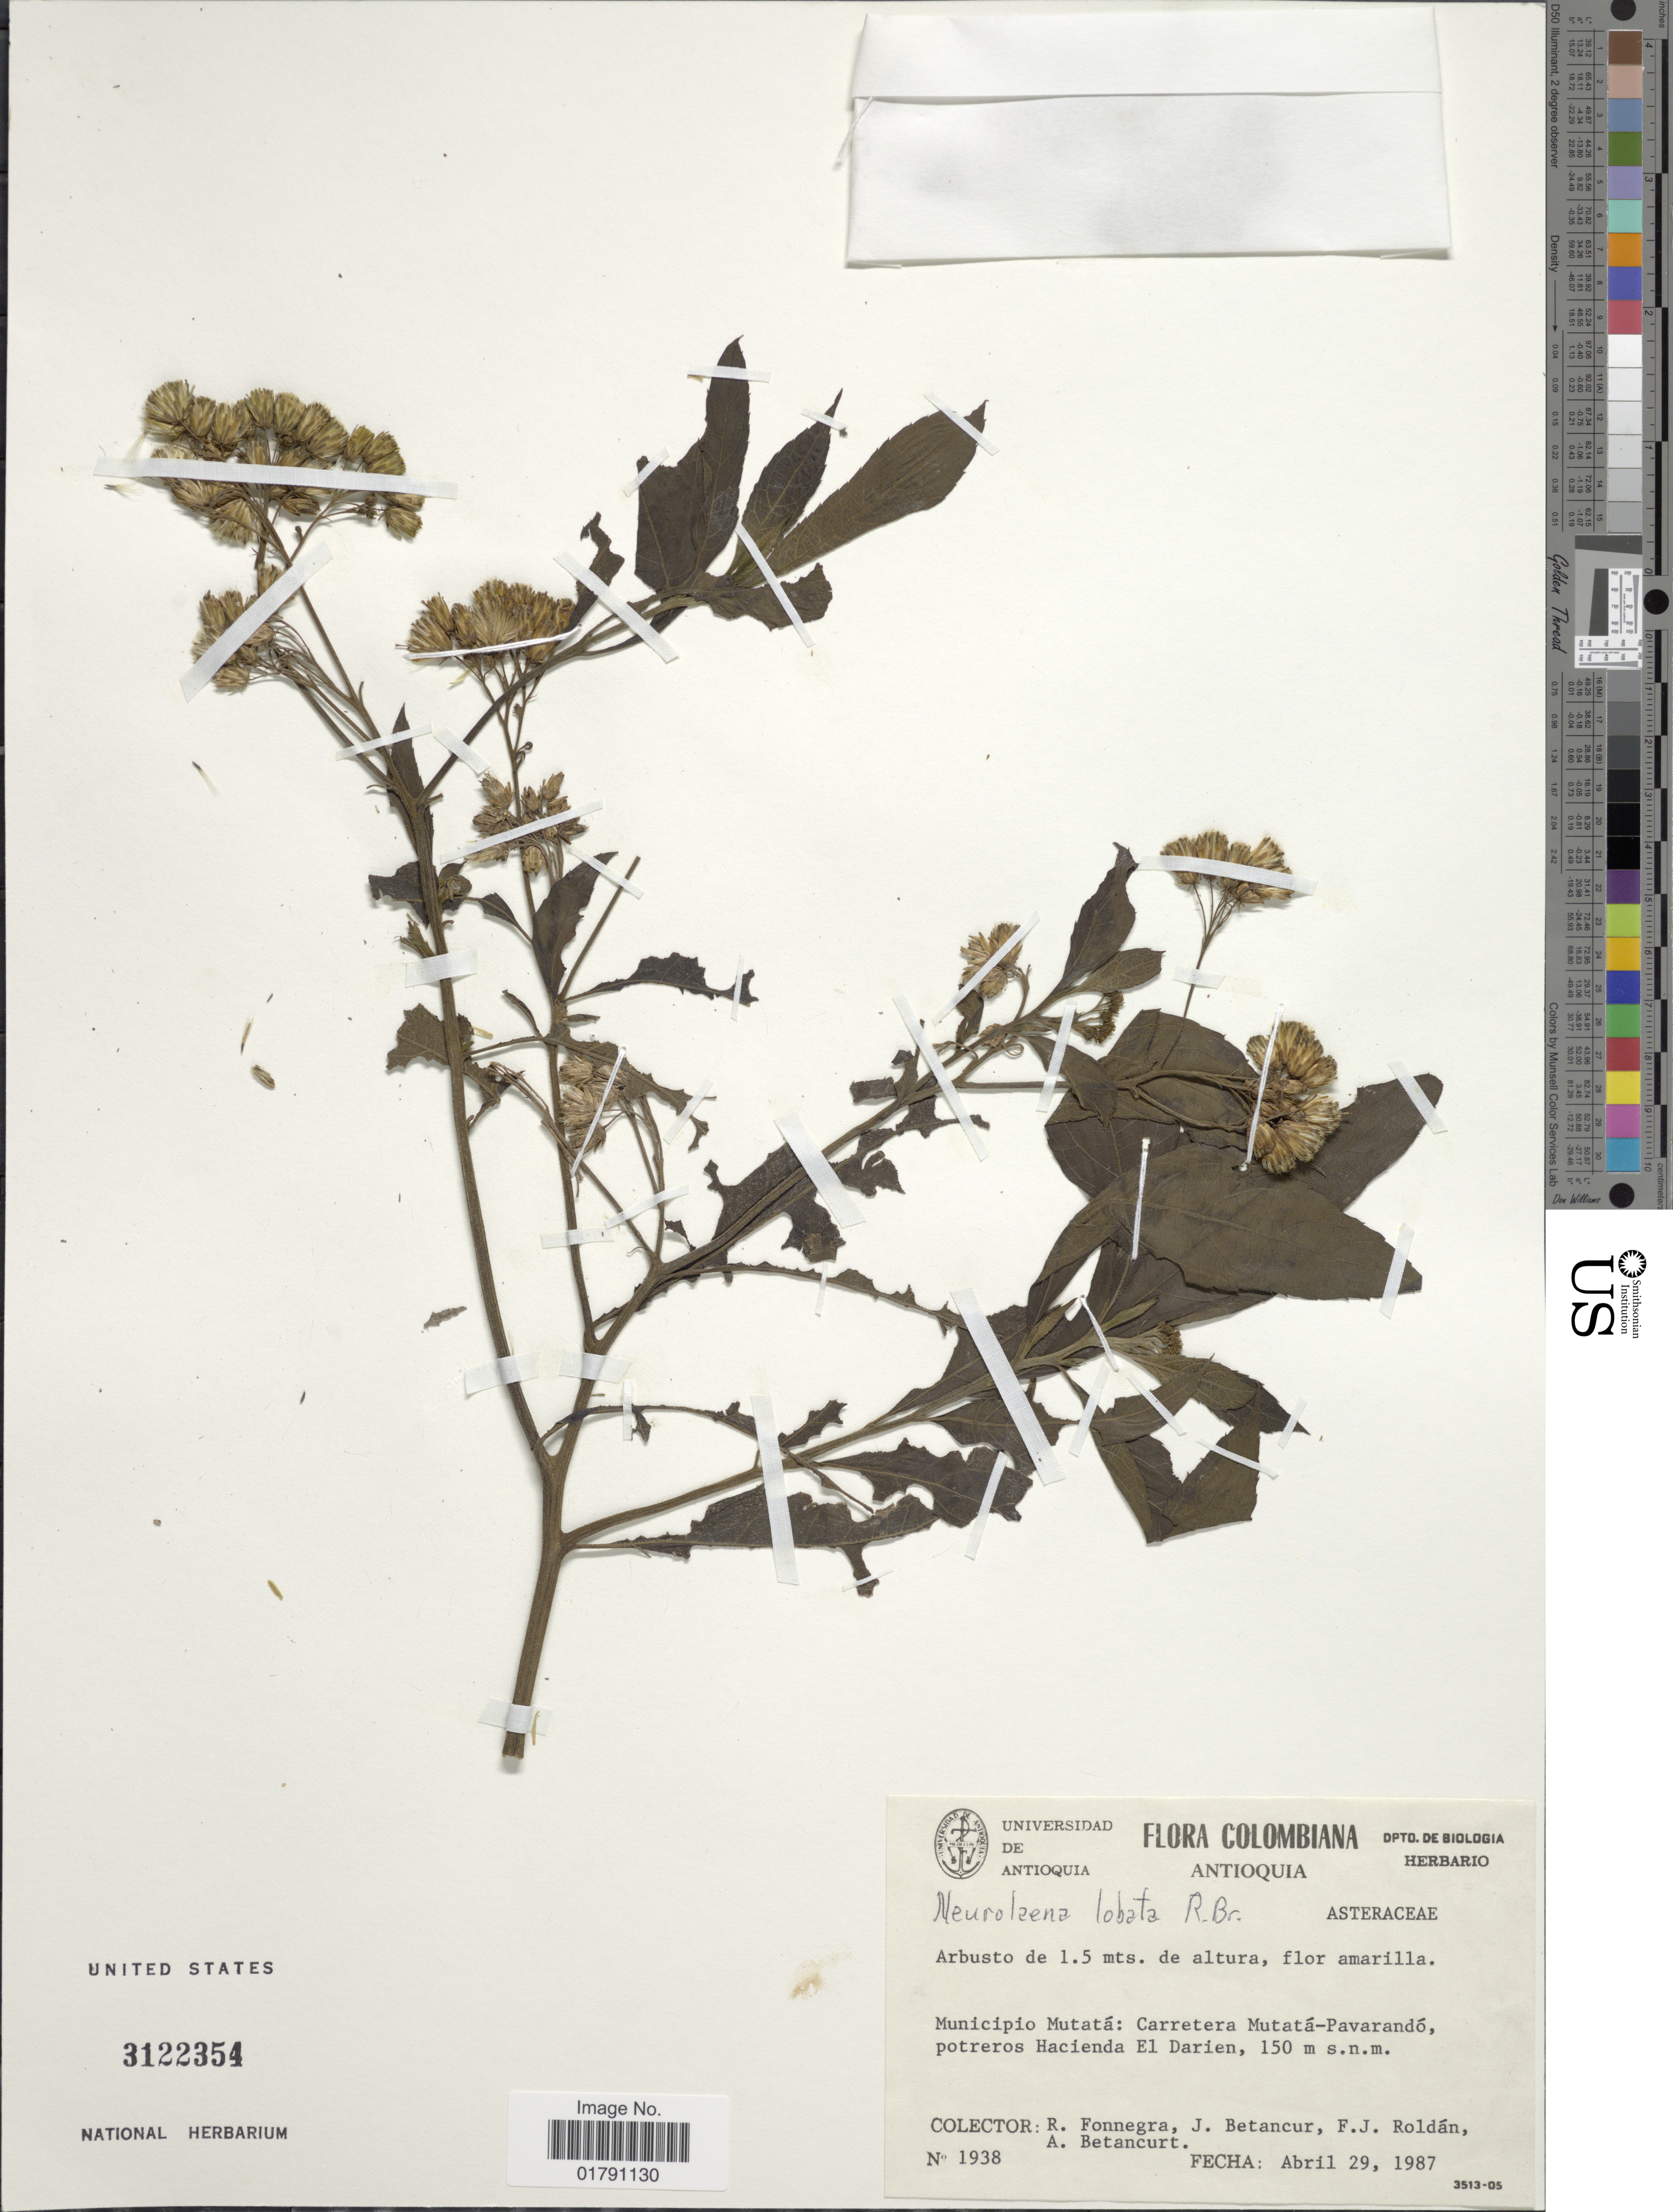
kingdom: Plantae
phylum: Tracheophyta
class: Magnoliopsida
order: Asterales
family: Asteraceae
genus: Neurolaena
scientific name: Neurolaena lobata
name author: (L.) R. Br. ex Cass.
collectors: R. Fonnegra, J. Betancur, F. J. Roldán & A. Betancur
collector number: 1938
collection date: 1987-04-29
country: Colombia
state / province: Antioquia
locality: Municipio Mutata, Carretera Mutata-Pavarando, potreros Hacienda El Darien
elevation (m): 150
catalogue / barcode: US 3122354